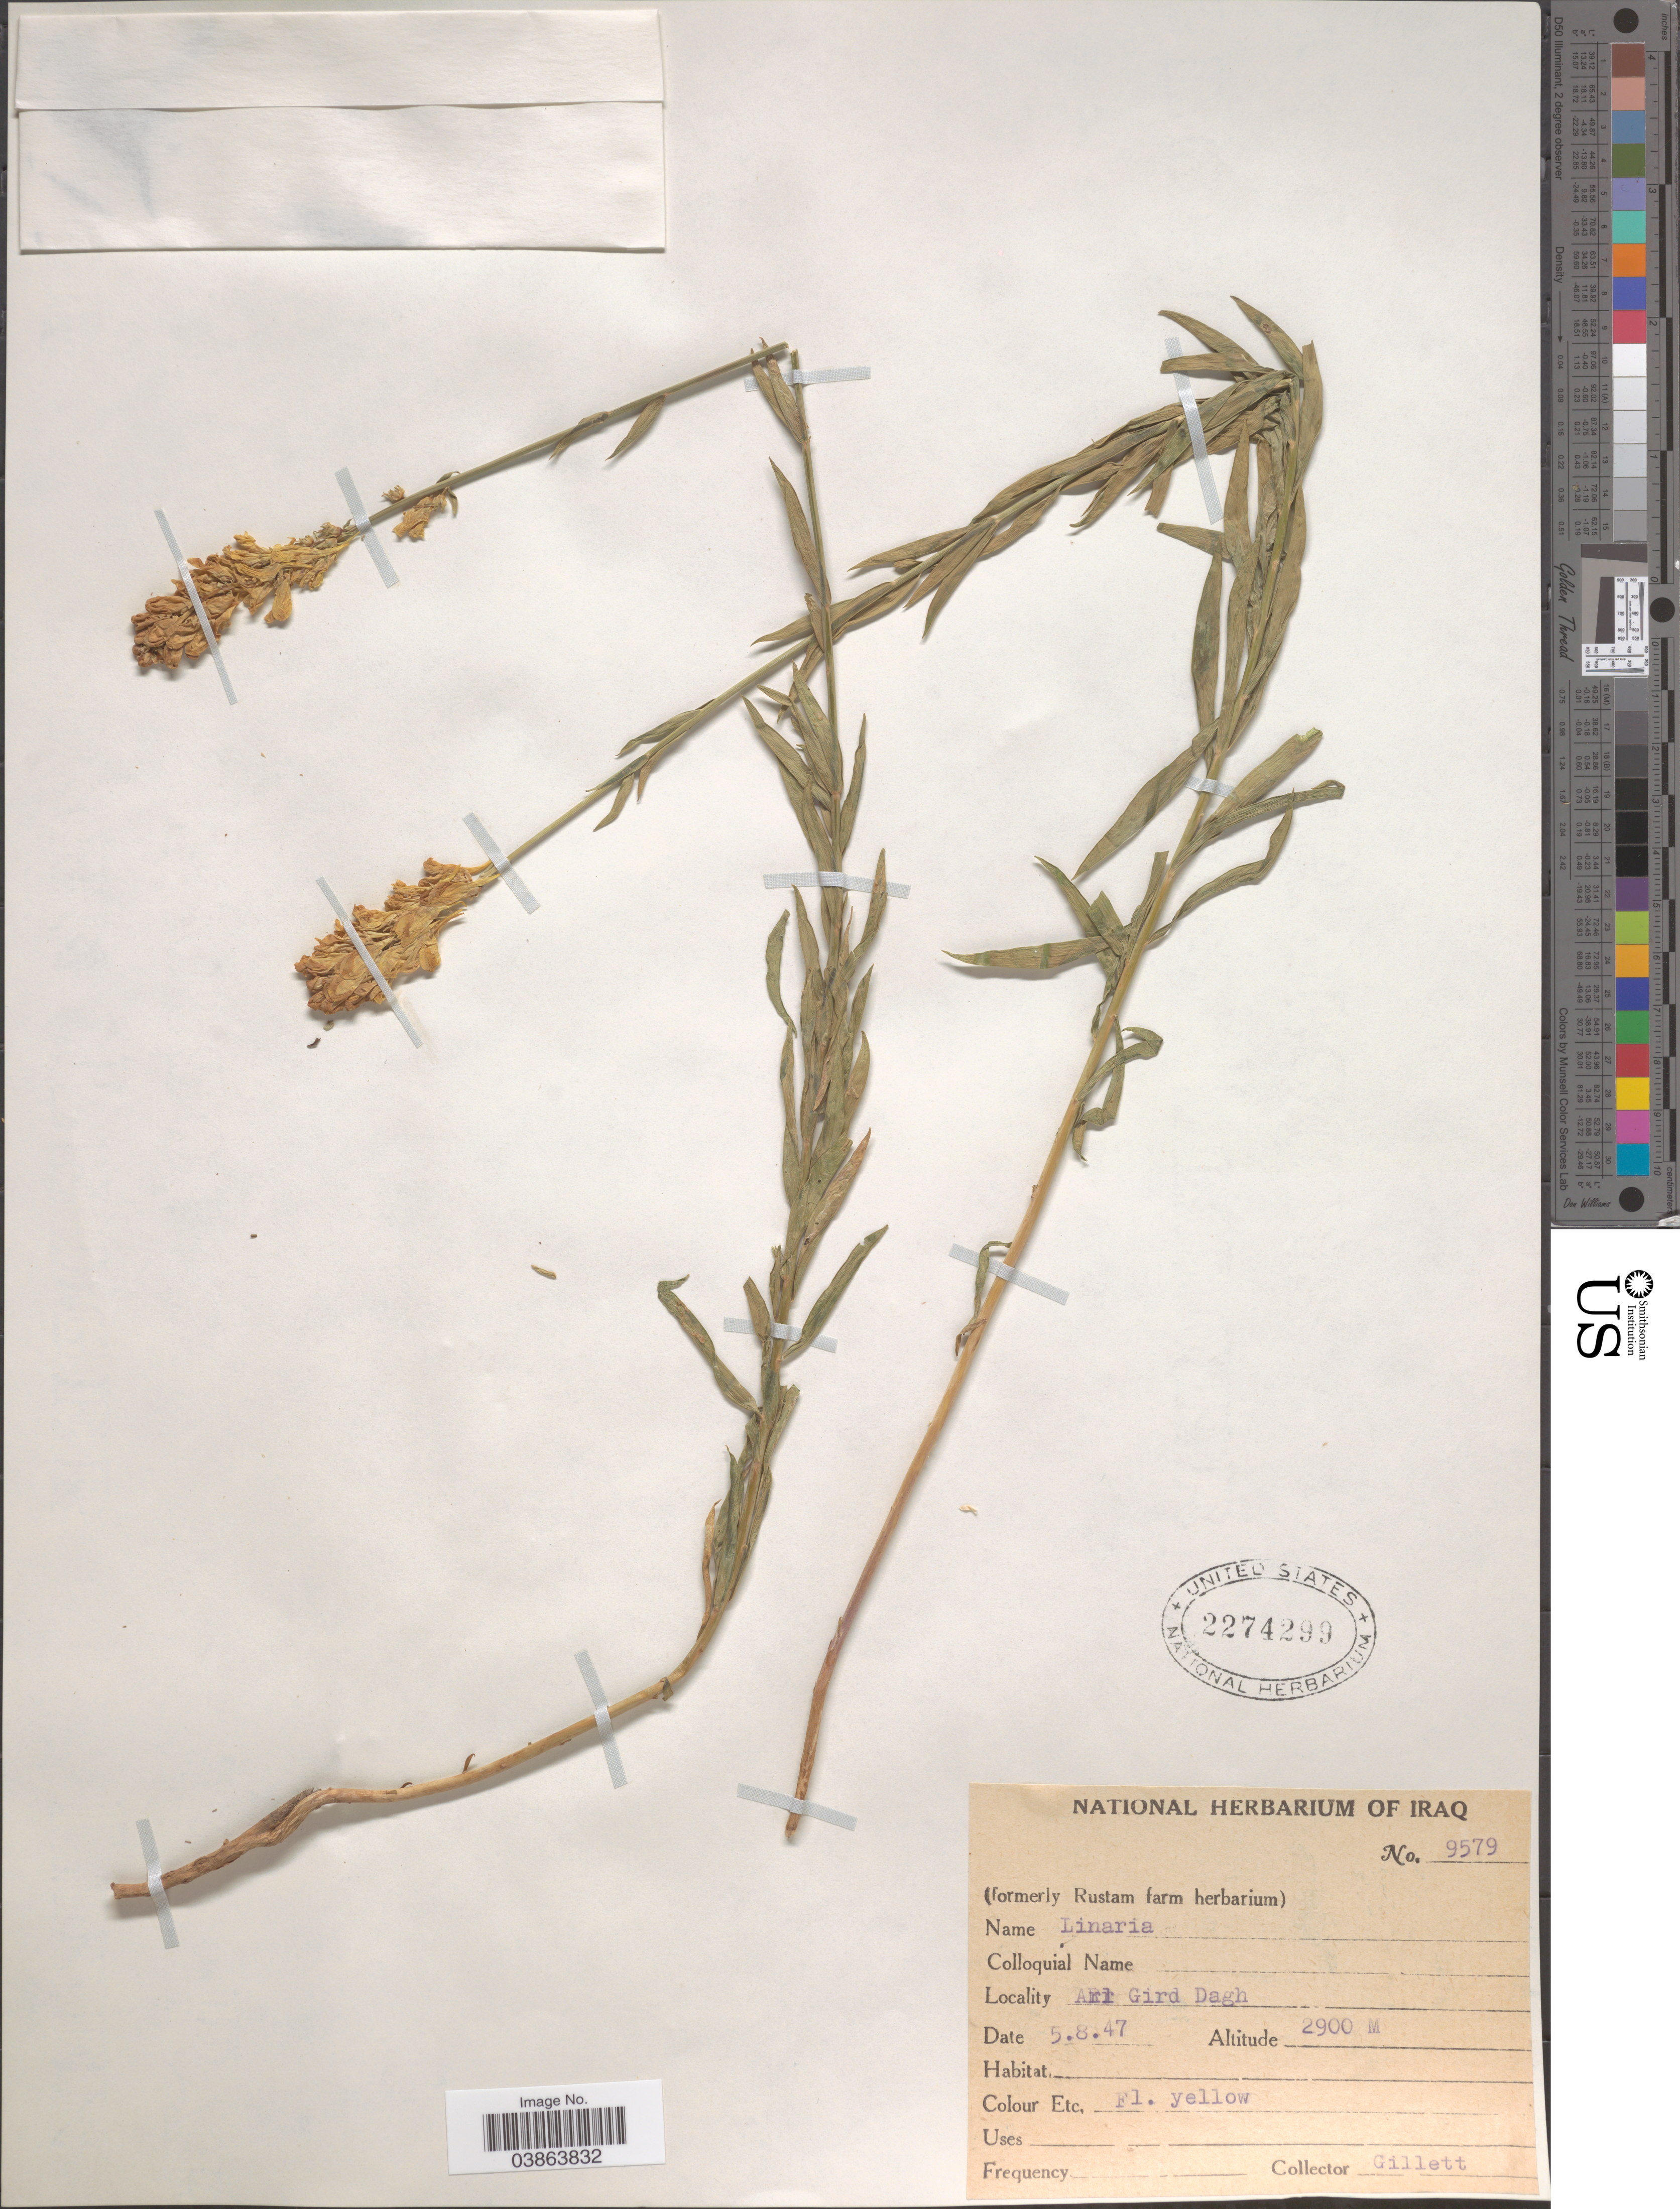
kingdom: Plantae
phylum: Tracheophyta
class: Magnoliopsida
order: Lamiales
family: Plantaginaceae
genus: Linaria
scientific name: Linaria sp.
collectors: Gillett, --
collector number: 9579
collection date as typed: Transcribed d/m/y: 5/8/47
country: Iraq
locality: Arl Gird Dagh.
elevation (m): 2900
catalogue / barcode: US 2274299